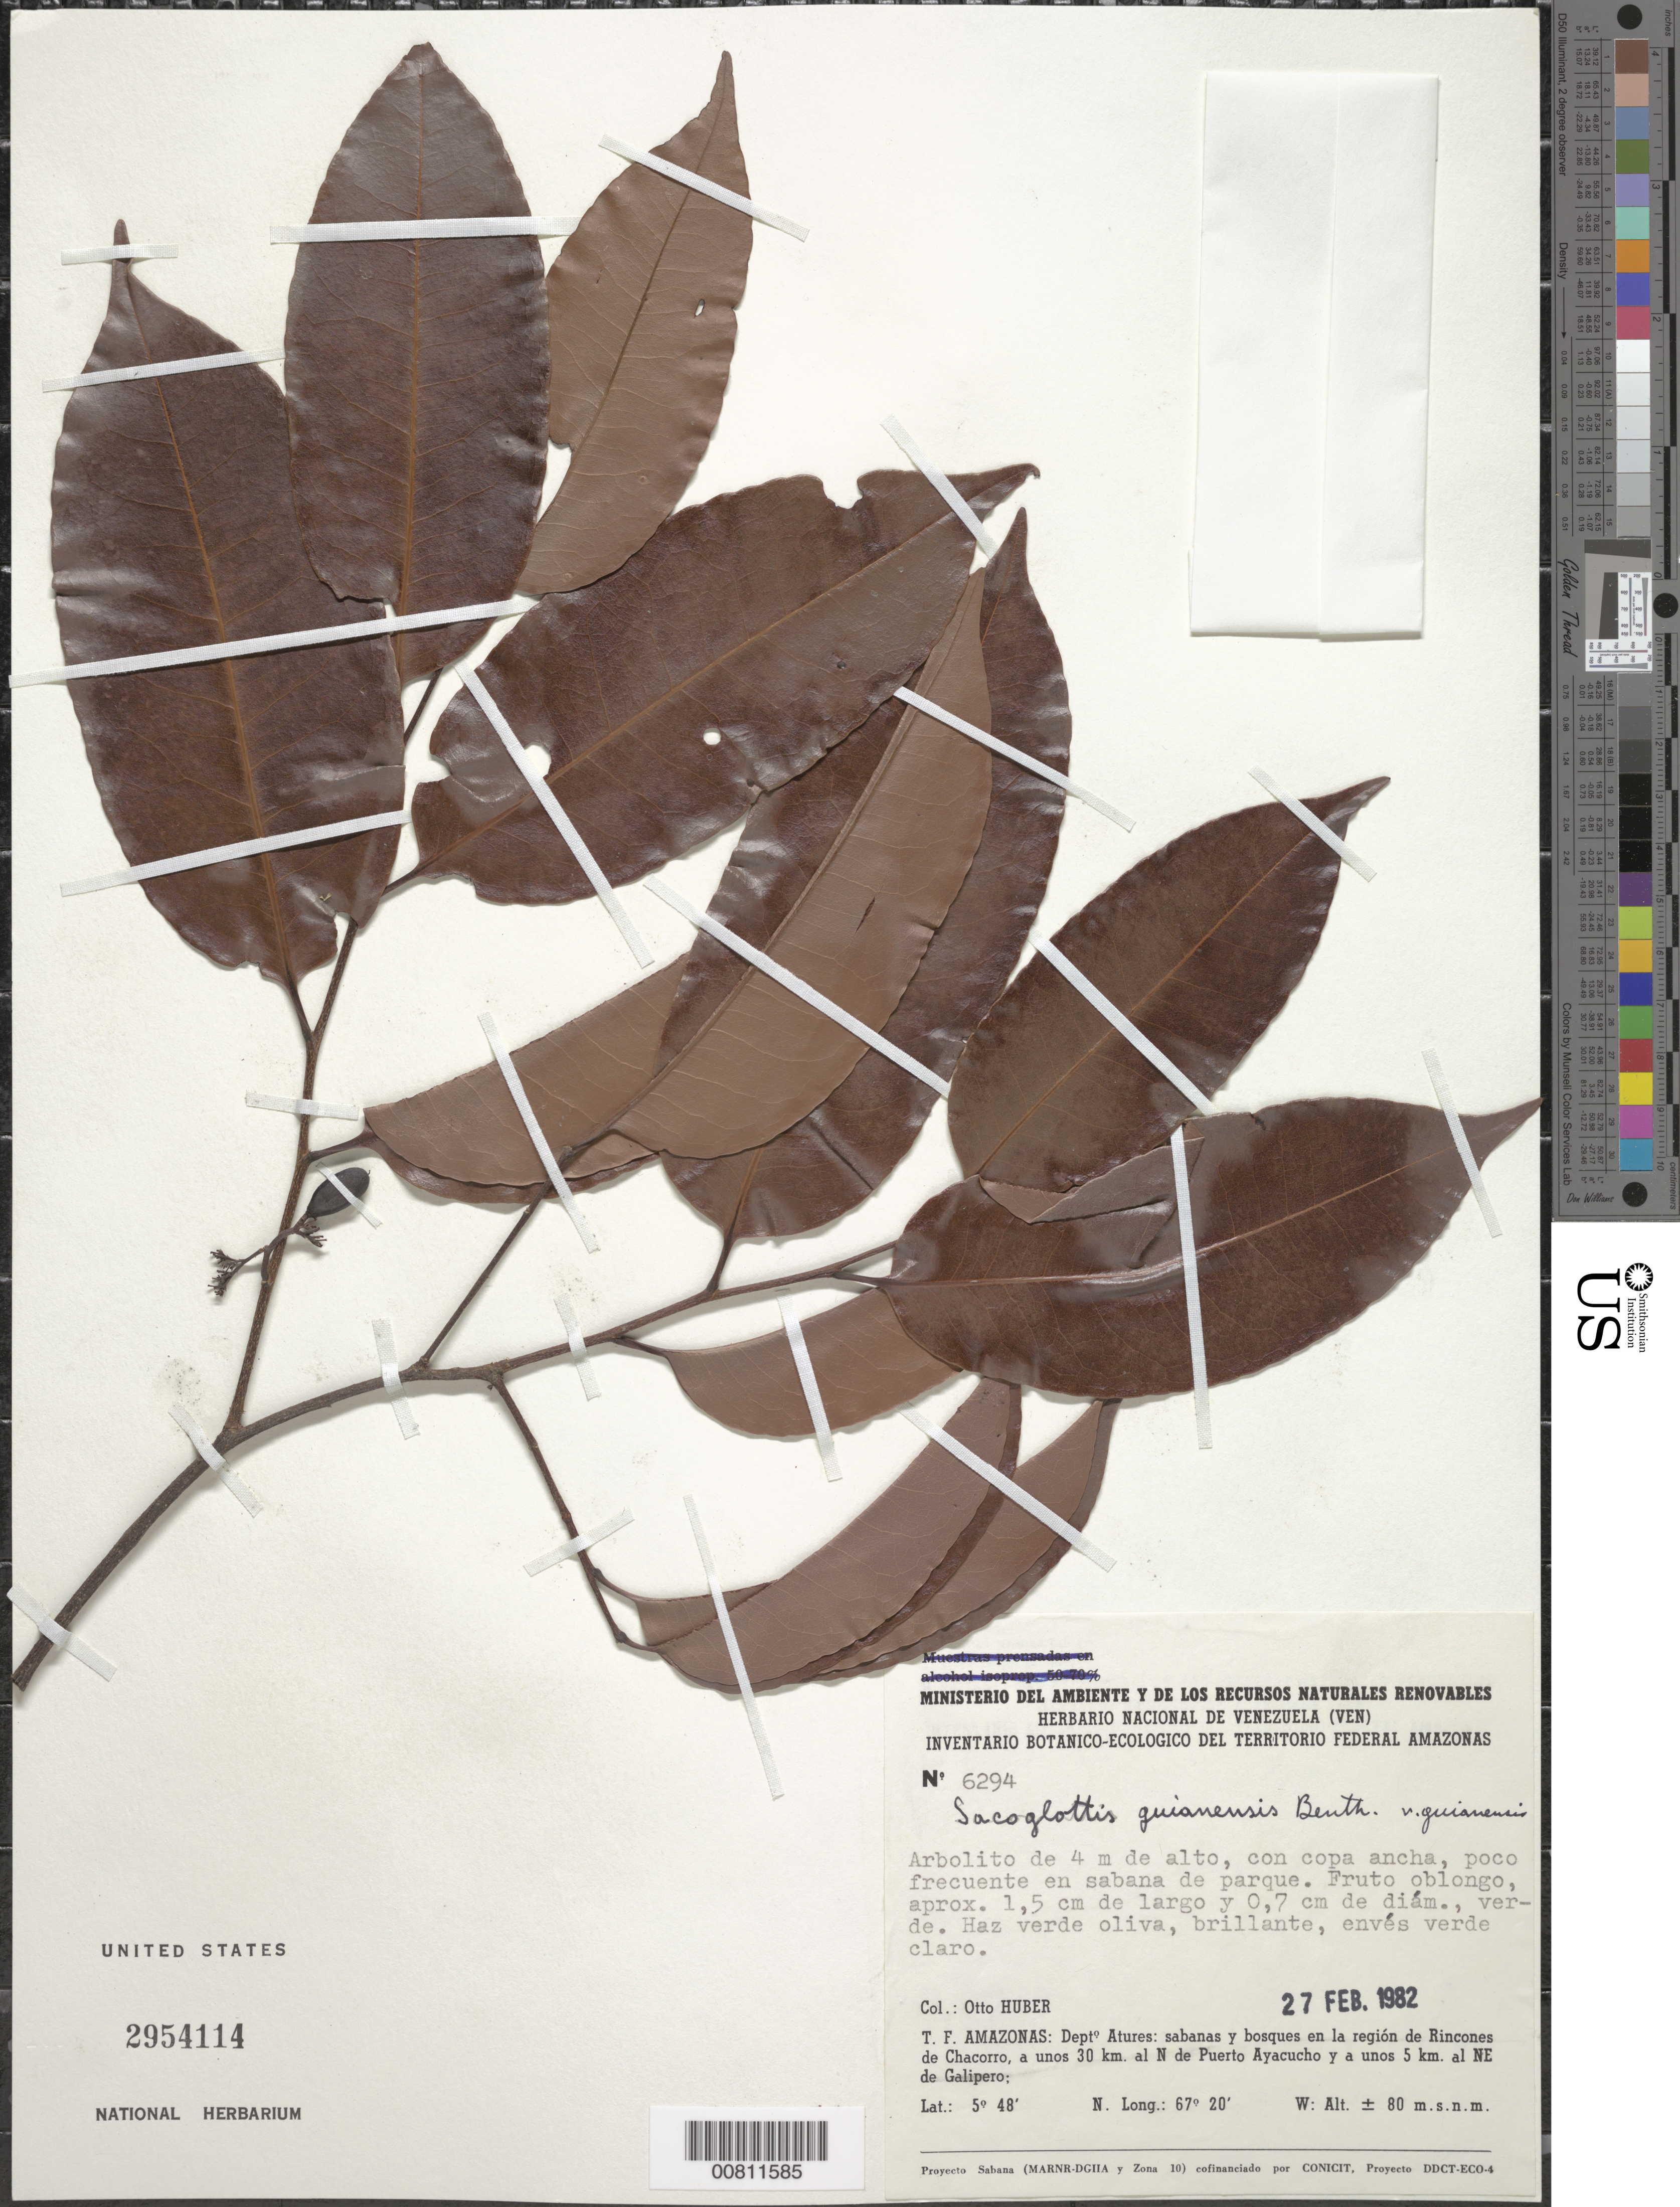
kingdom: Plantae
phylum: Tracheophyta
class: Magnoliopsida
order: Malpighiales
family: Humiriaceae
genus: Sacoglottis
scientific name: Sacoglottis guianensis var. guianensis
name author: Benth.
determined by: Cuatrecasas, J.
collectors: O. Huber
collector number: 6294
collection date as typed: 27-Feb-82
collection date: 1982-02-27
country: Venezuela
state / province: Amazonas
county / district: Atures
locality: Rincones de Chacorro, 30 km N de Puerto Ayacucho, 5 km NE Galipero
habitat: Sabanas y bosques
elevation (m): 80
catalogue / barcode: US 2954114